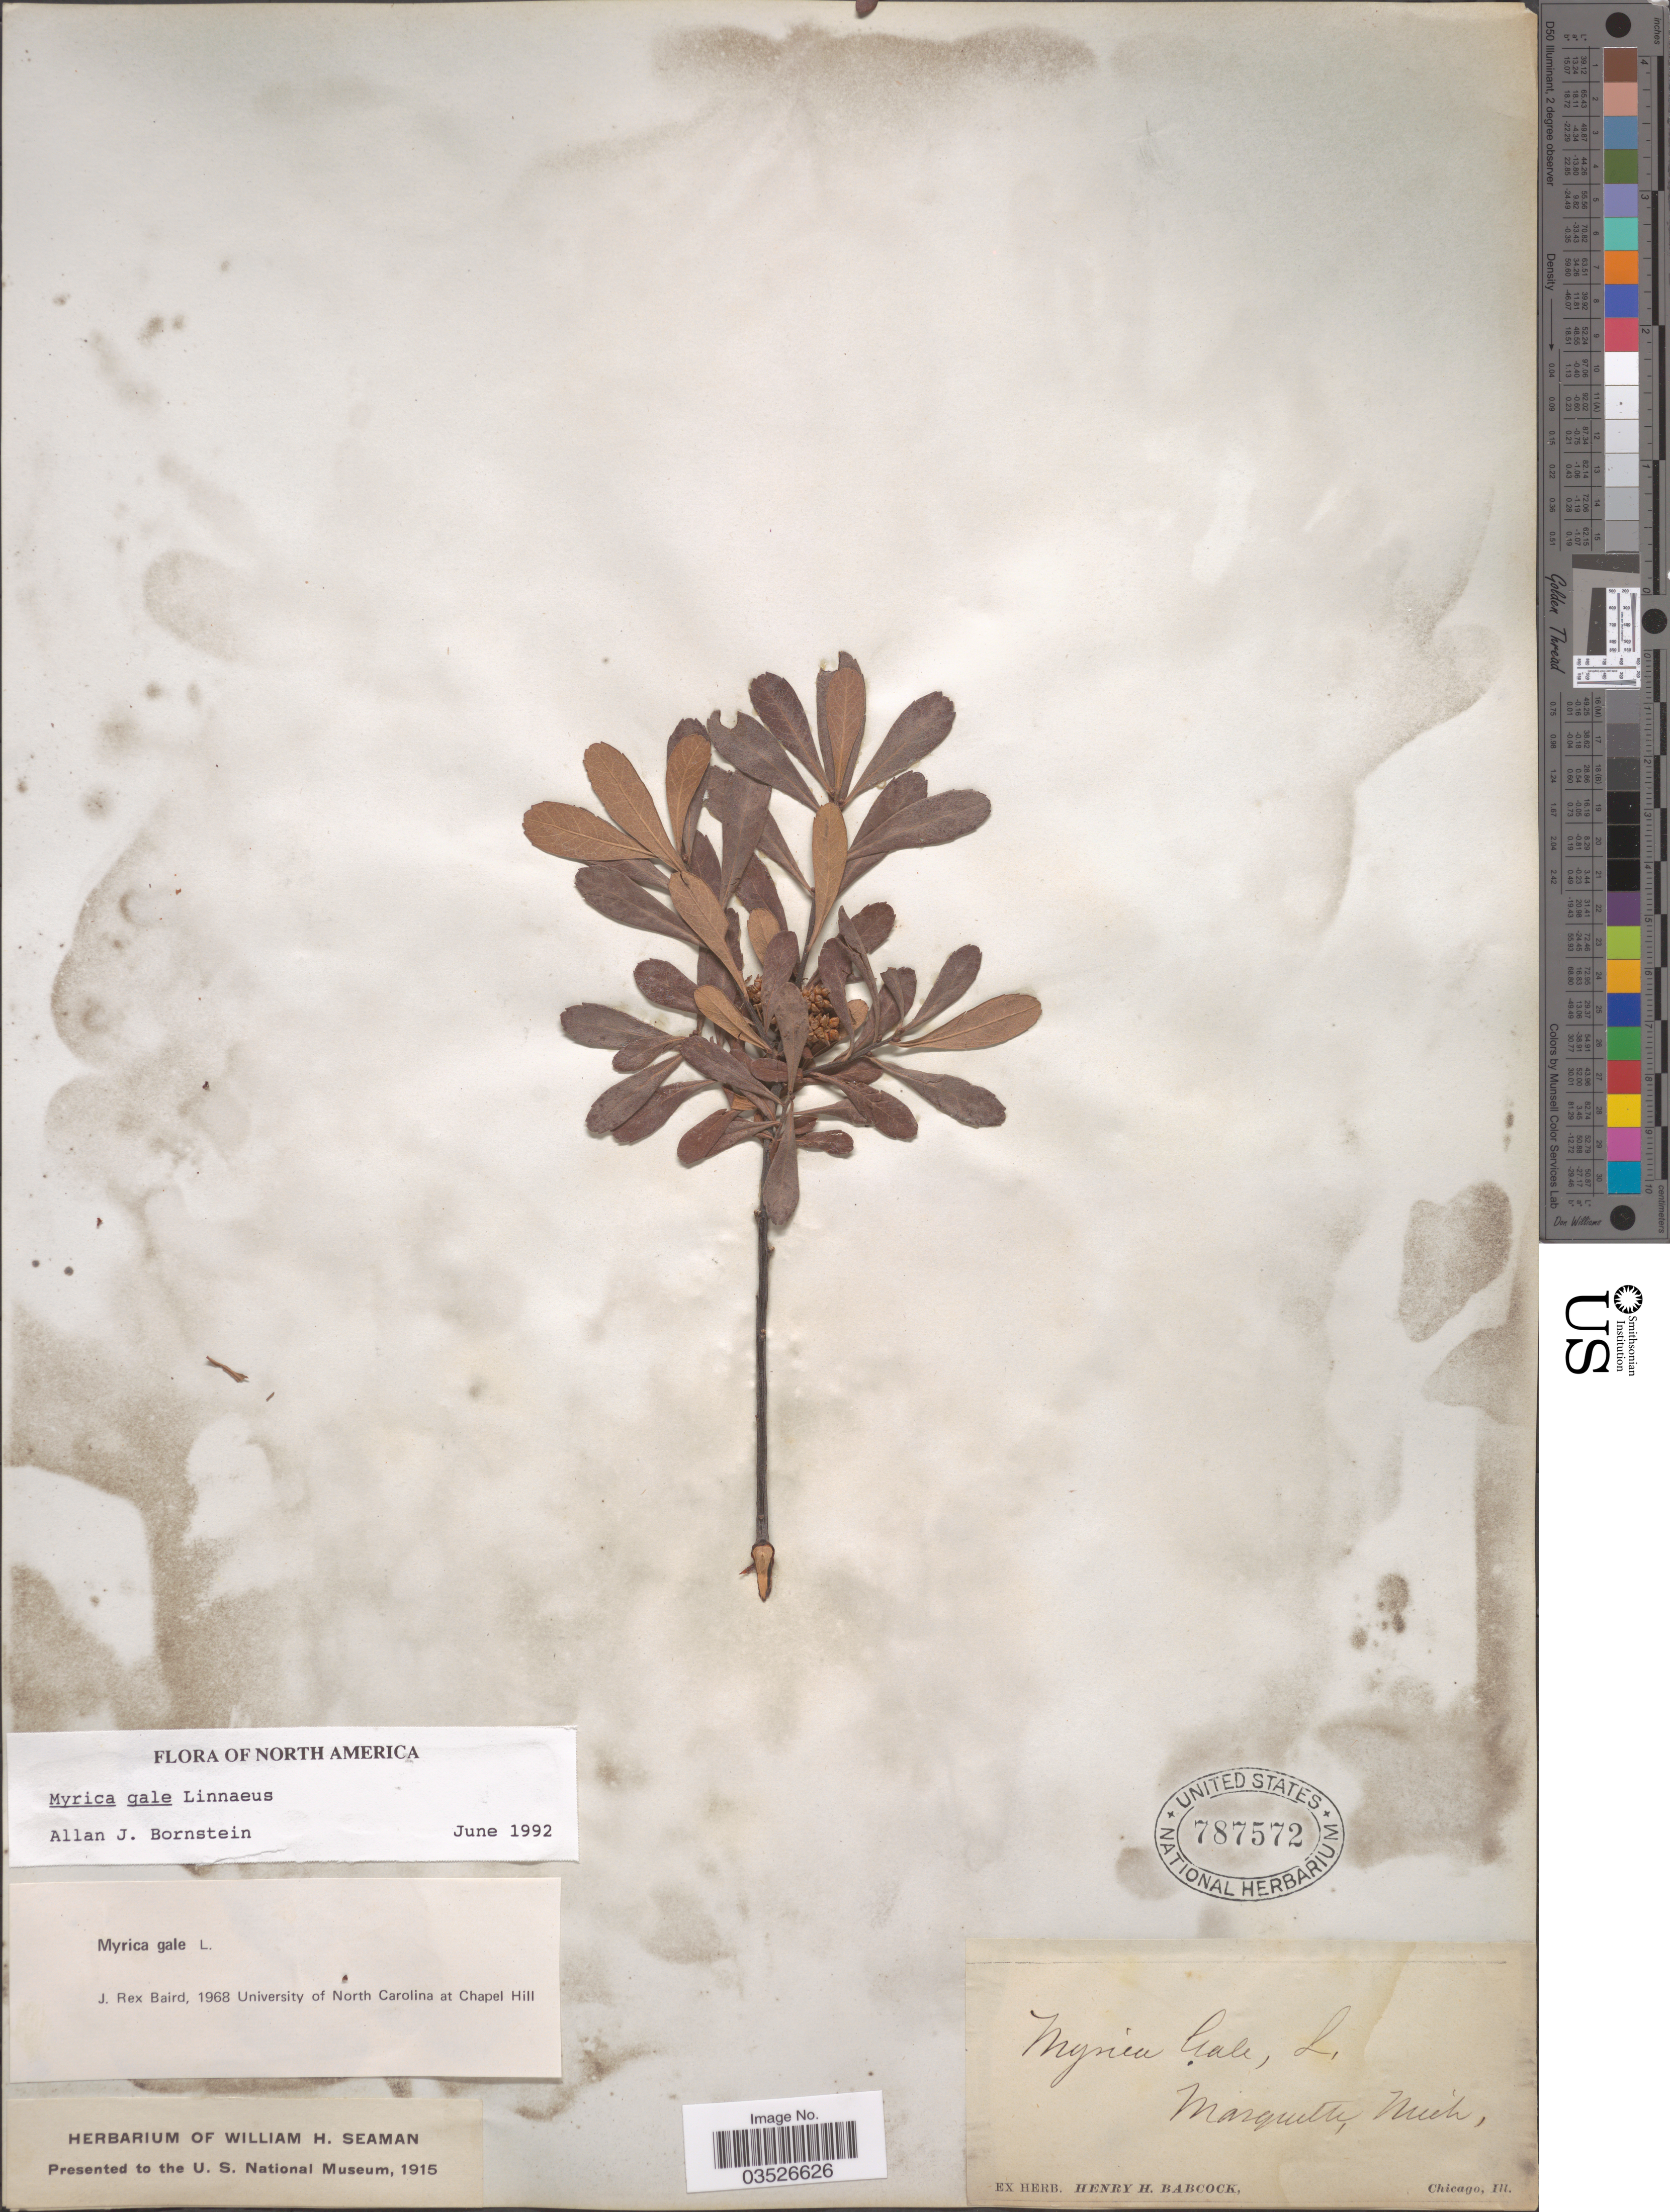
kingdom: Plantae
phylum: Tracheophyta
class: Magnoliopsida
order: Fagales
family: Myricaceae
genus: Myrica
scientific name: Myrica gale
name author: L.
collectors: ex herb. Henry Homes Babcock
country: United States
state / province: Michigan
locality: Marquette.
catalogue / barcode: US 787572